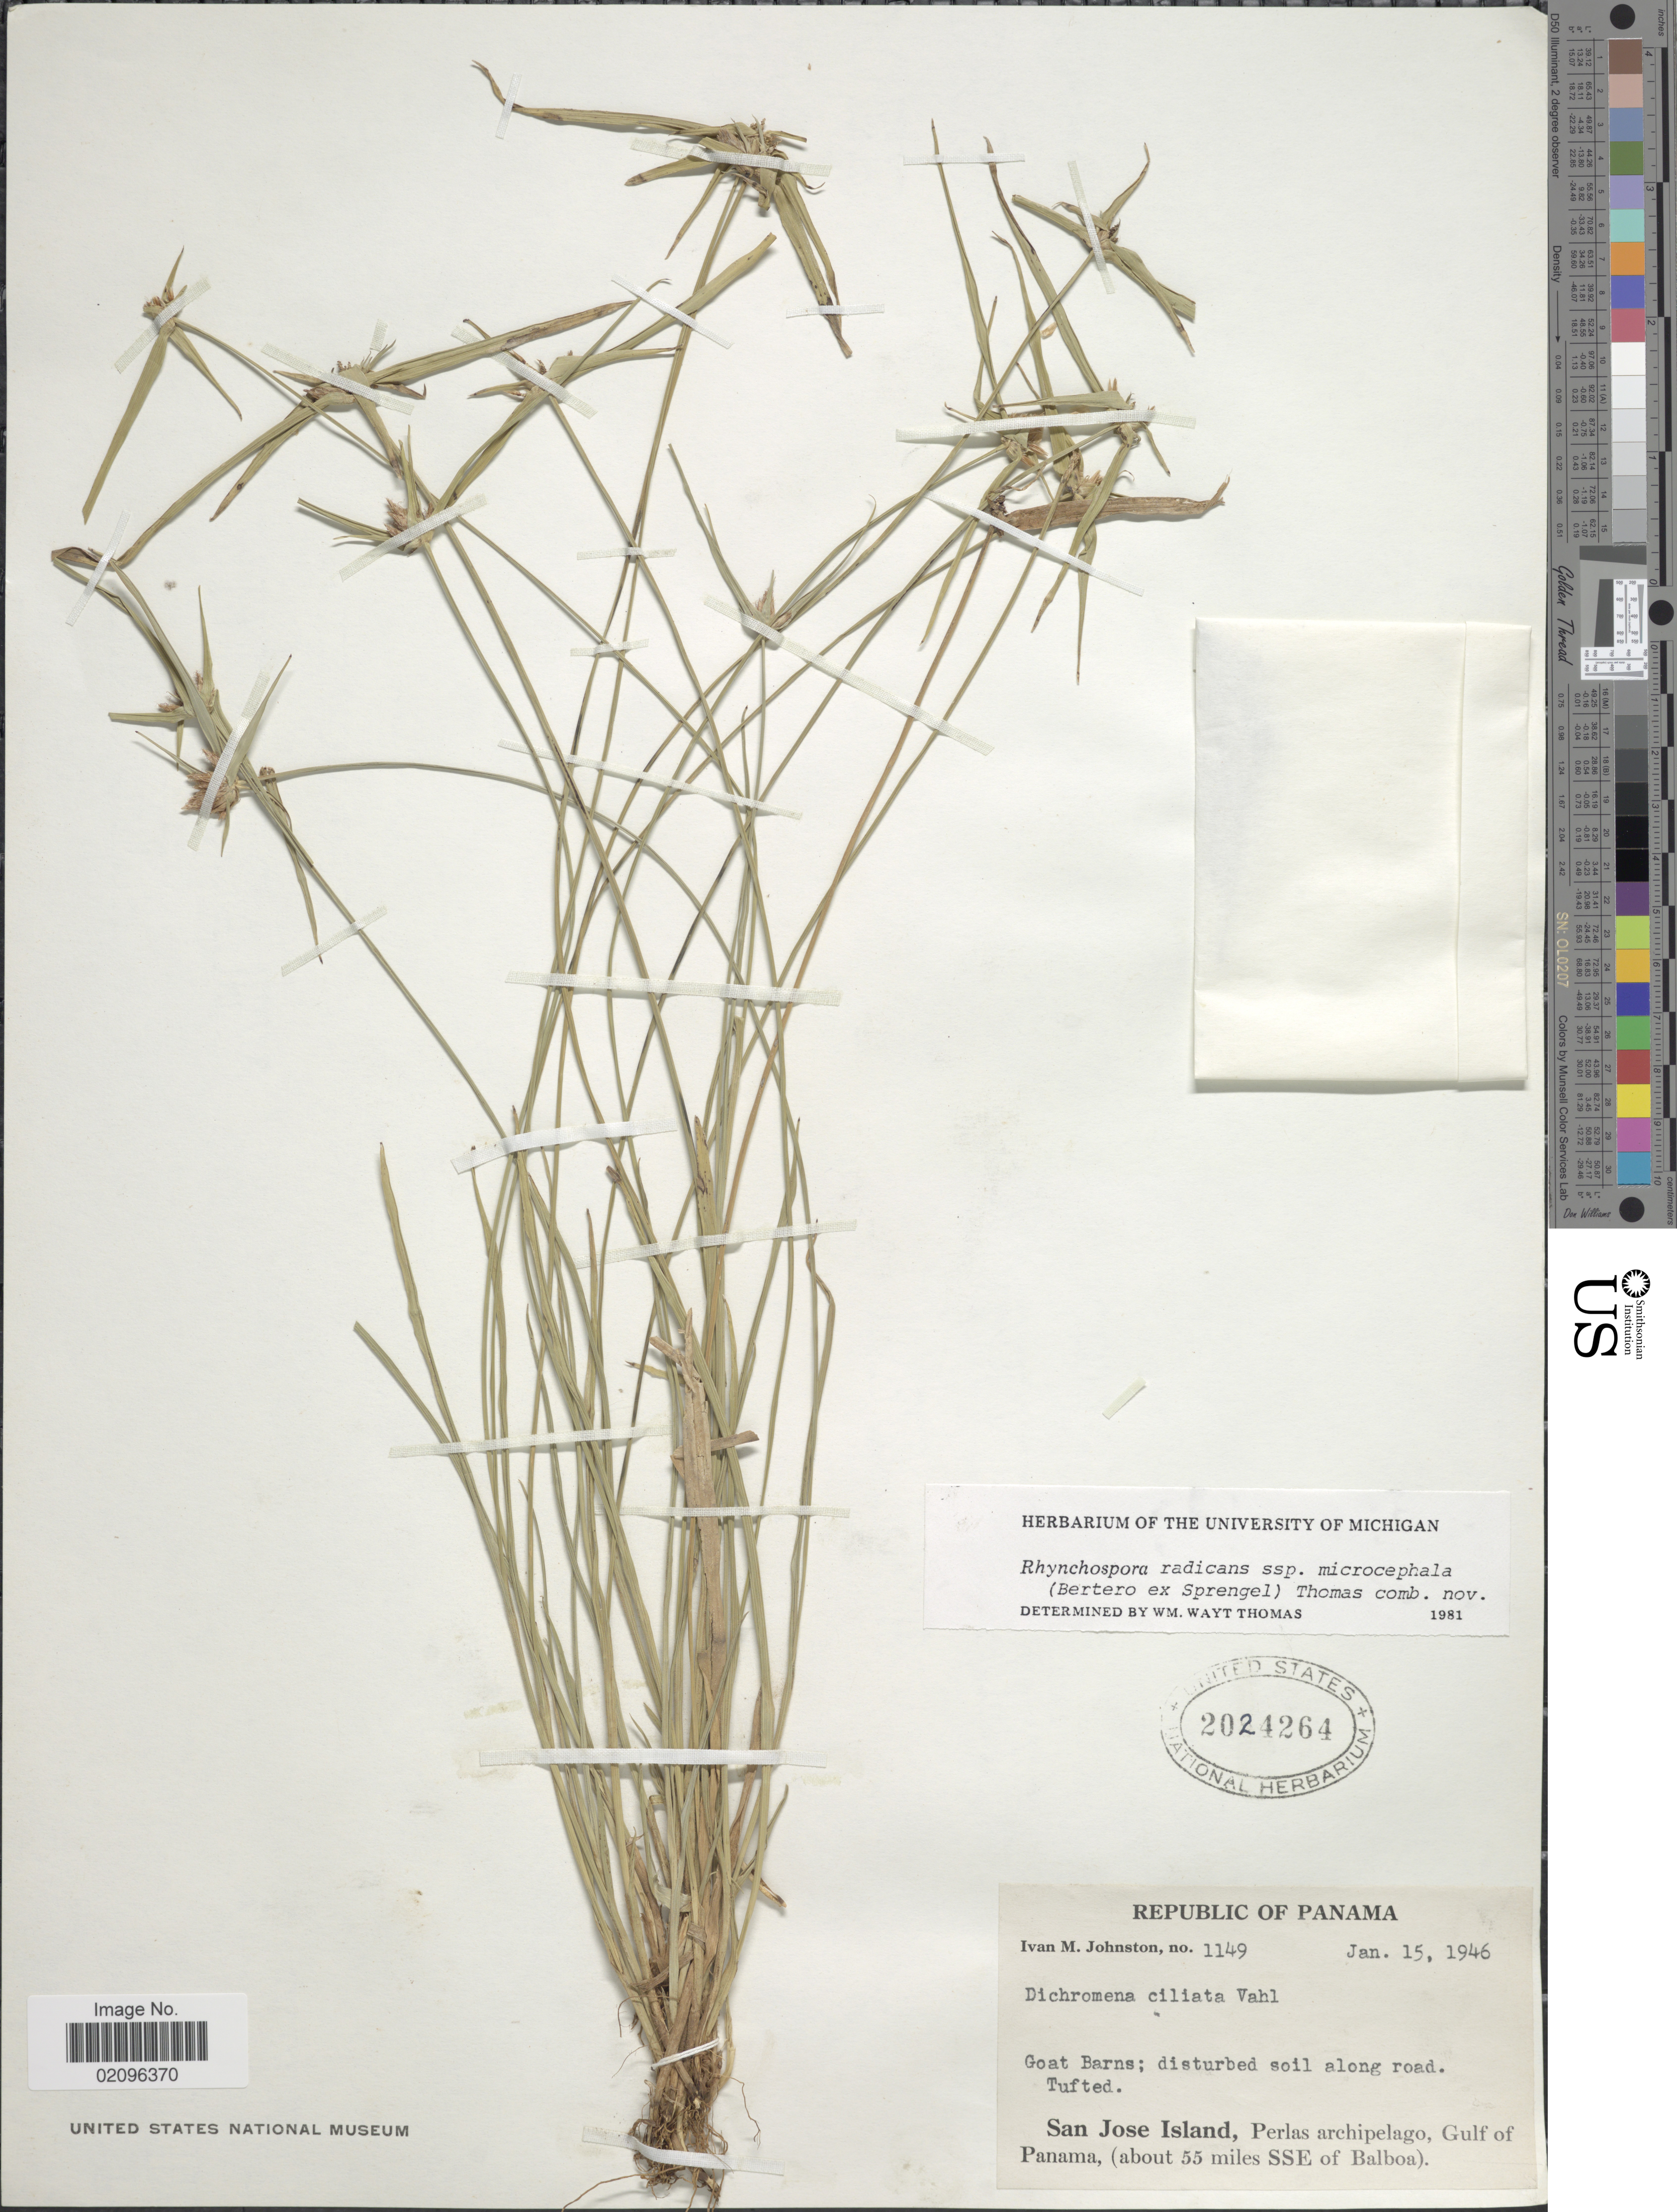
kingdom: Plantae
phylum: Tracheophyta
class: Liliopsida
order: Poales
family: Cyperaceae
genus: Rhynchospora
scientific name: Rhynchospora radicans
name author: (Schltdl. & Cham.) H. Pfeiff.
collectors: I.M. Johnston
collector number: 1149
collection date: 1946-01-15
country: Panama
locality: Panama, Goat Barns. San Jose Island, Perlas archipelago, Gulf of Panama. (about 55 miles SSE of Balboa).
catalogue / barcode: US 2024264